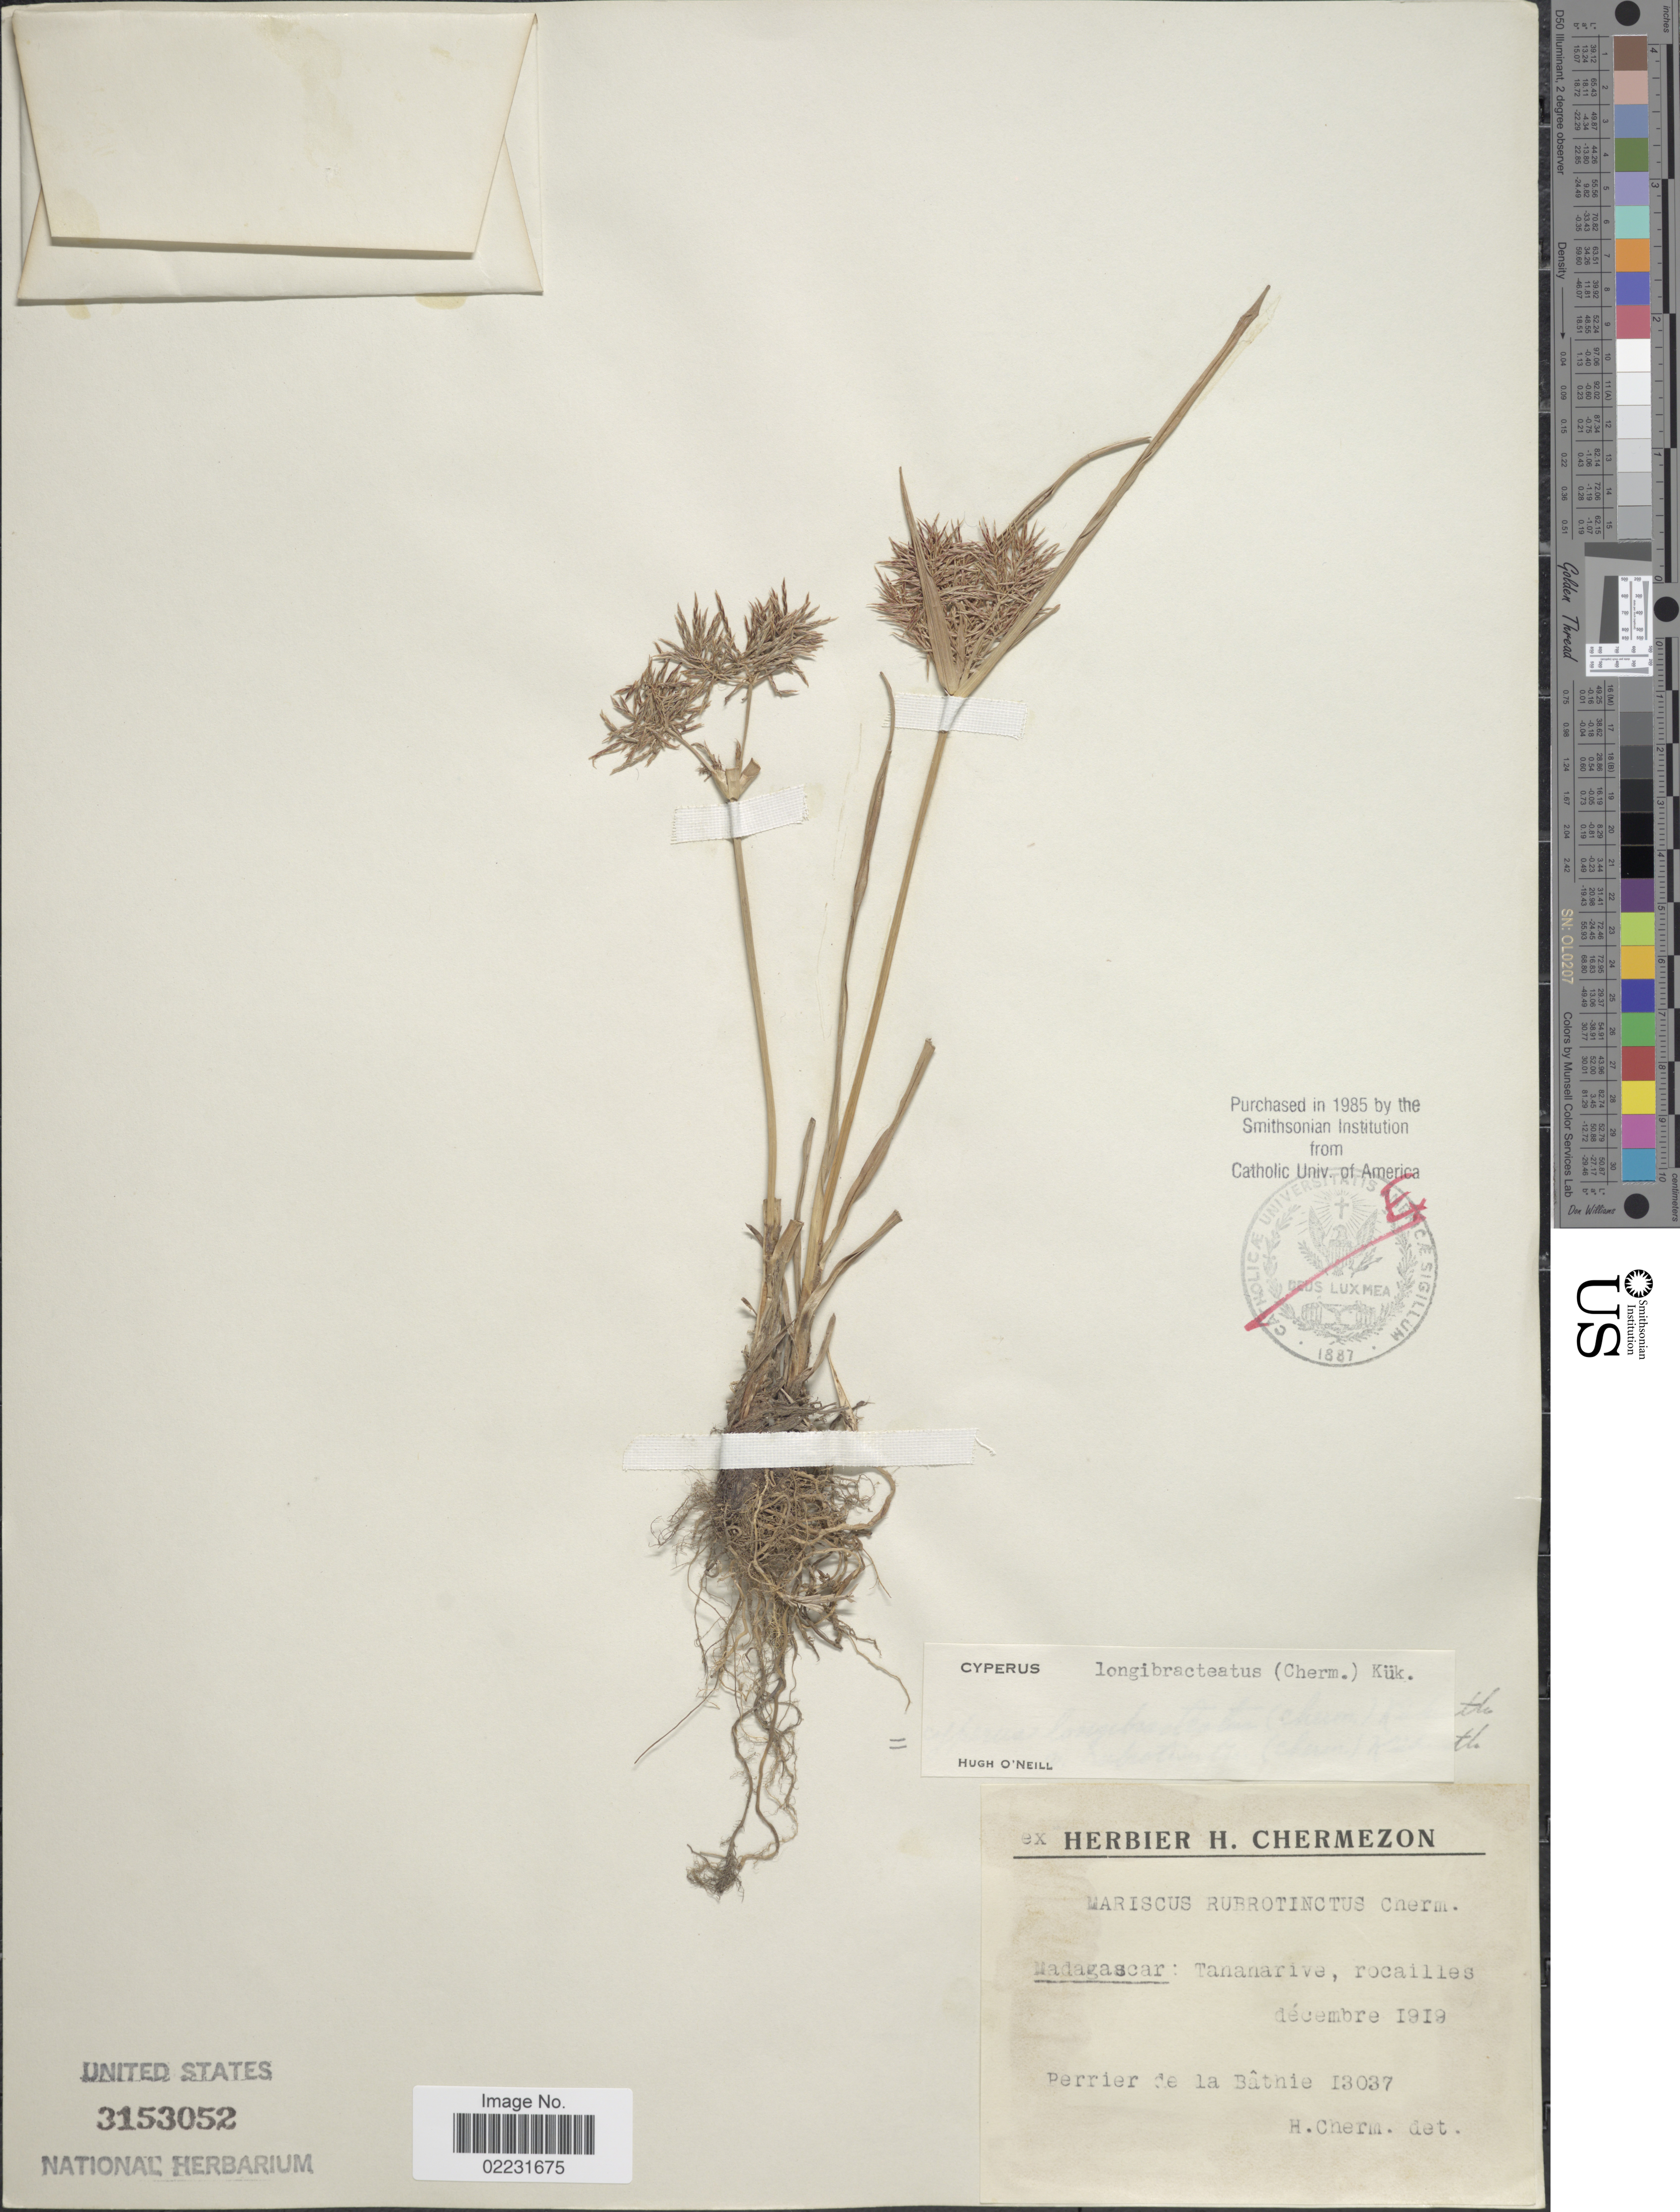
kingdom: Plantae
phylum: Tracheophyta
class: Liliopsida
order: Poales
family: Cyperaceae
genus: Cyperus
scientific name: Cyperus distans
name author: L. f.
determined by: Strong, Mark T., (BOT), Smithsonian Institution - National Museum of Natural History (UNITED STATES)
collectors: Perrier de la Bâthie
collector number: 13037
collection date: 1919-12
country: Madagascar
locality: Tananarive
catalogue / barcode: US 3153052